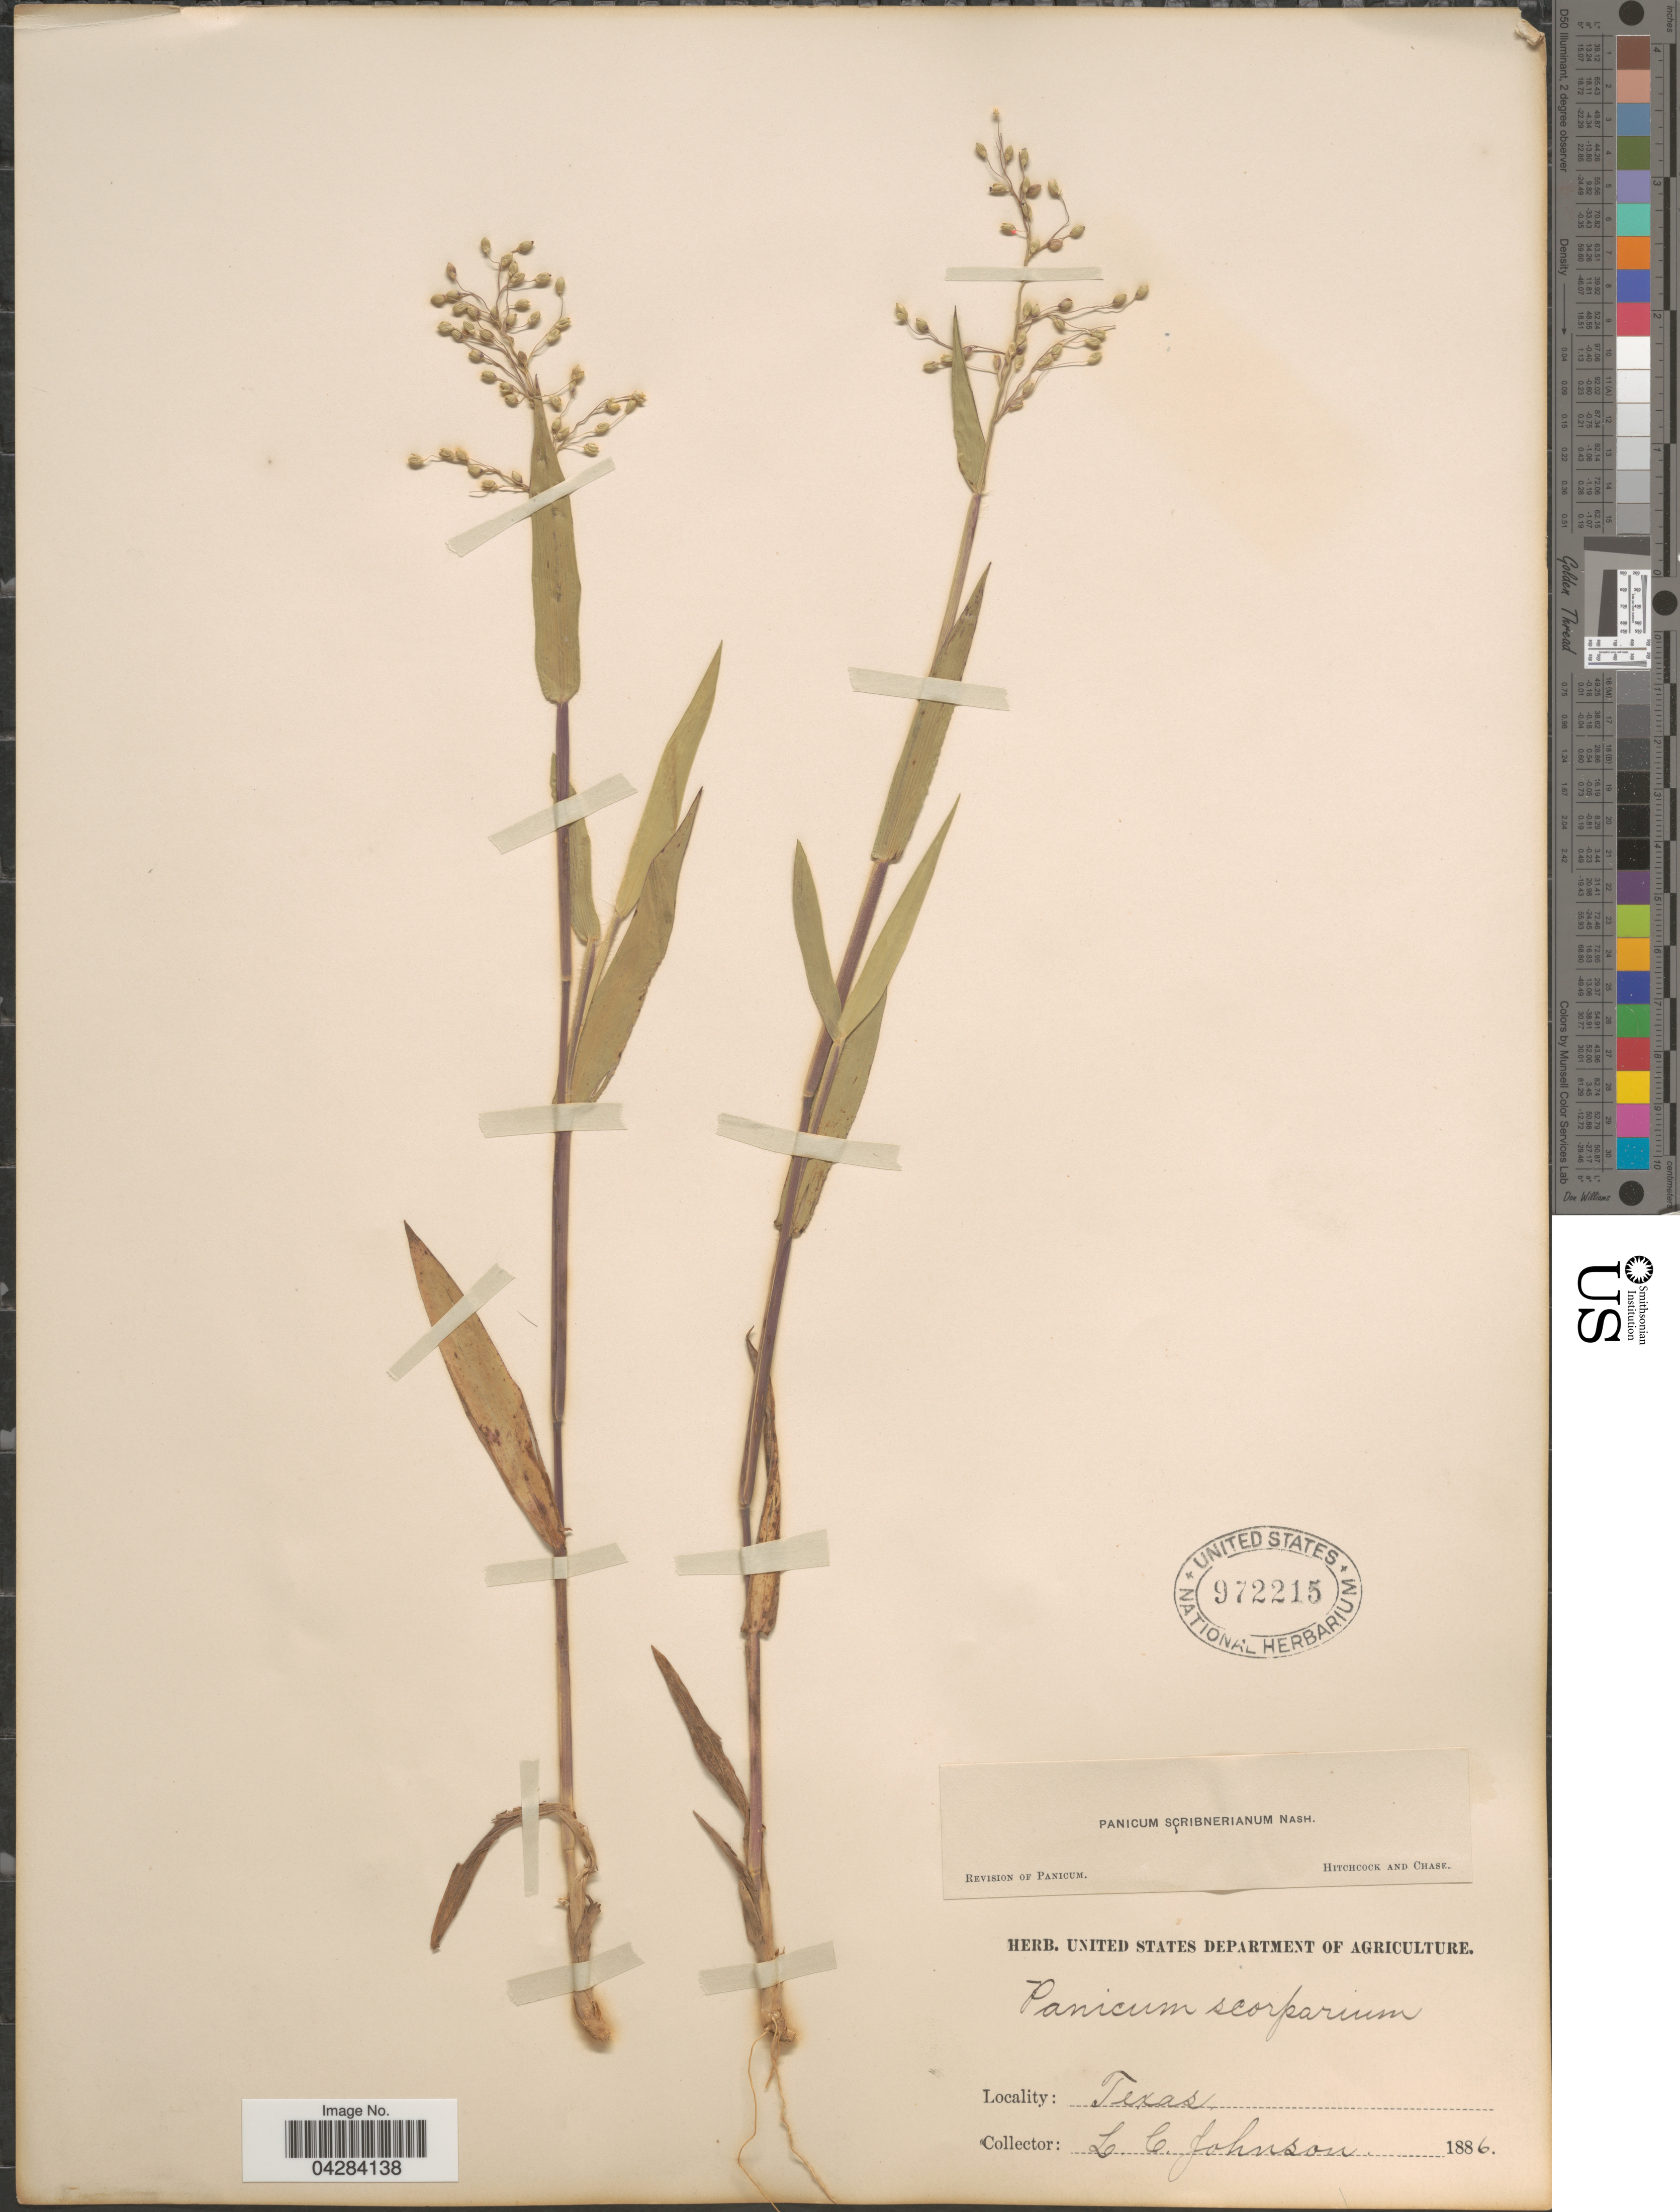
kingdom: Plantae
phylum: Tracheophyta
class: Liliopsida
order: Poales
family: Poaceae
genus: Dichanthelium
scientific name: Dichanthelium oligosanthes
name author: (Schult.) Gould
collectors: L. Johnson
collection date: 1886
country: United States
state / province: Texas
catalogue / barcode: US 972215